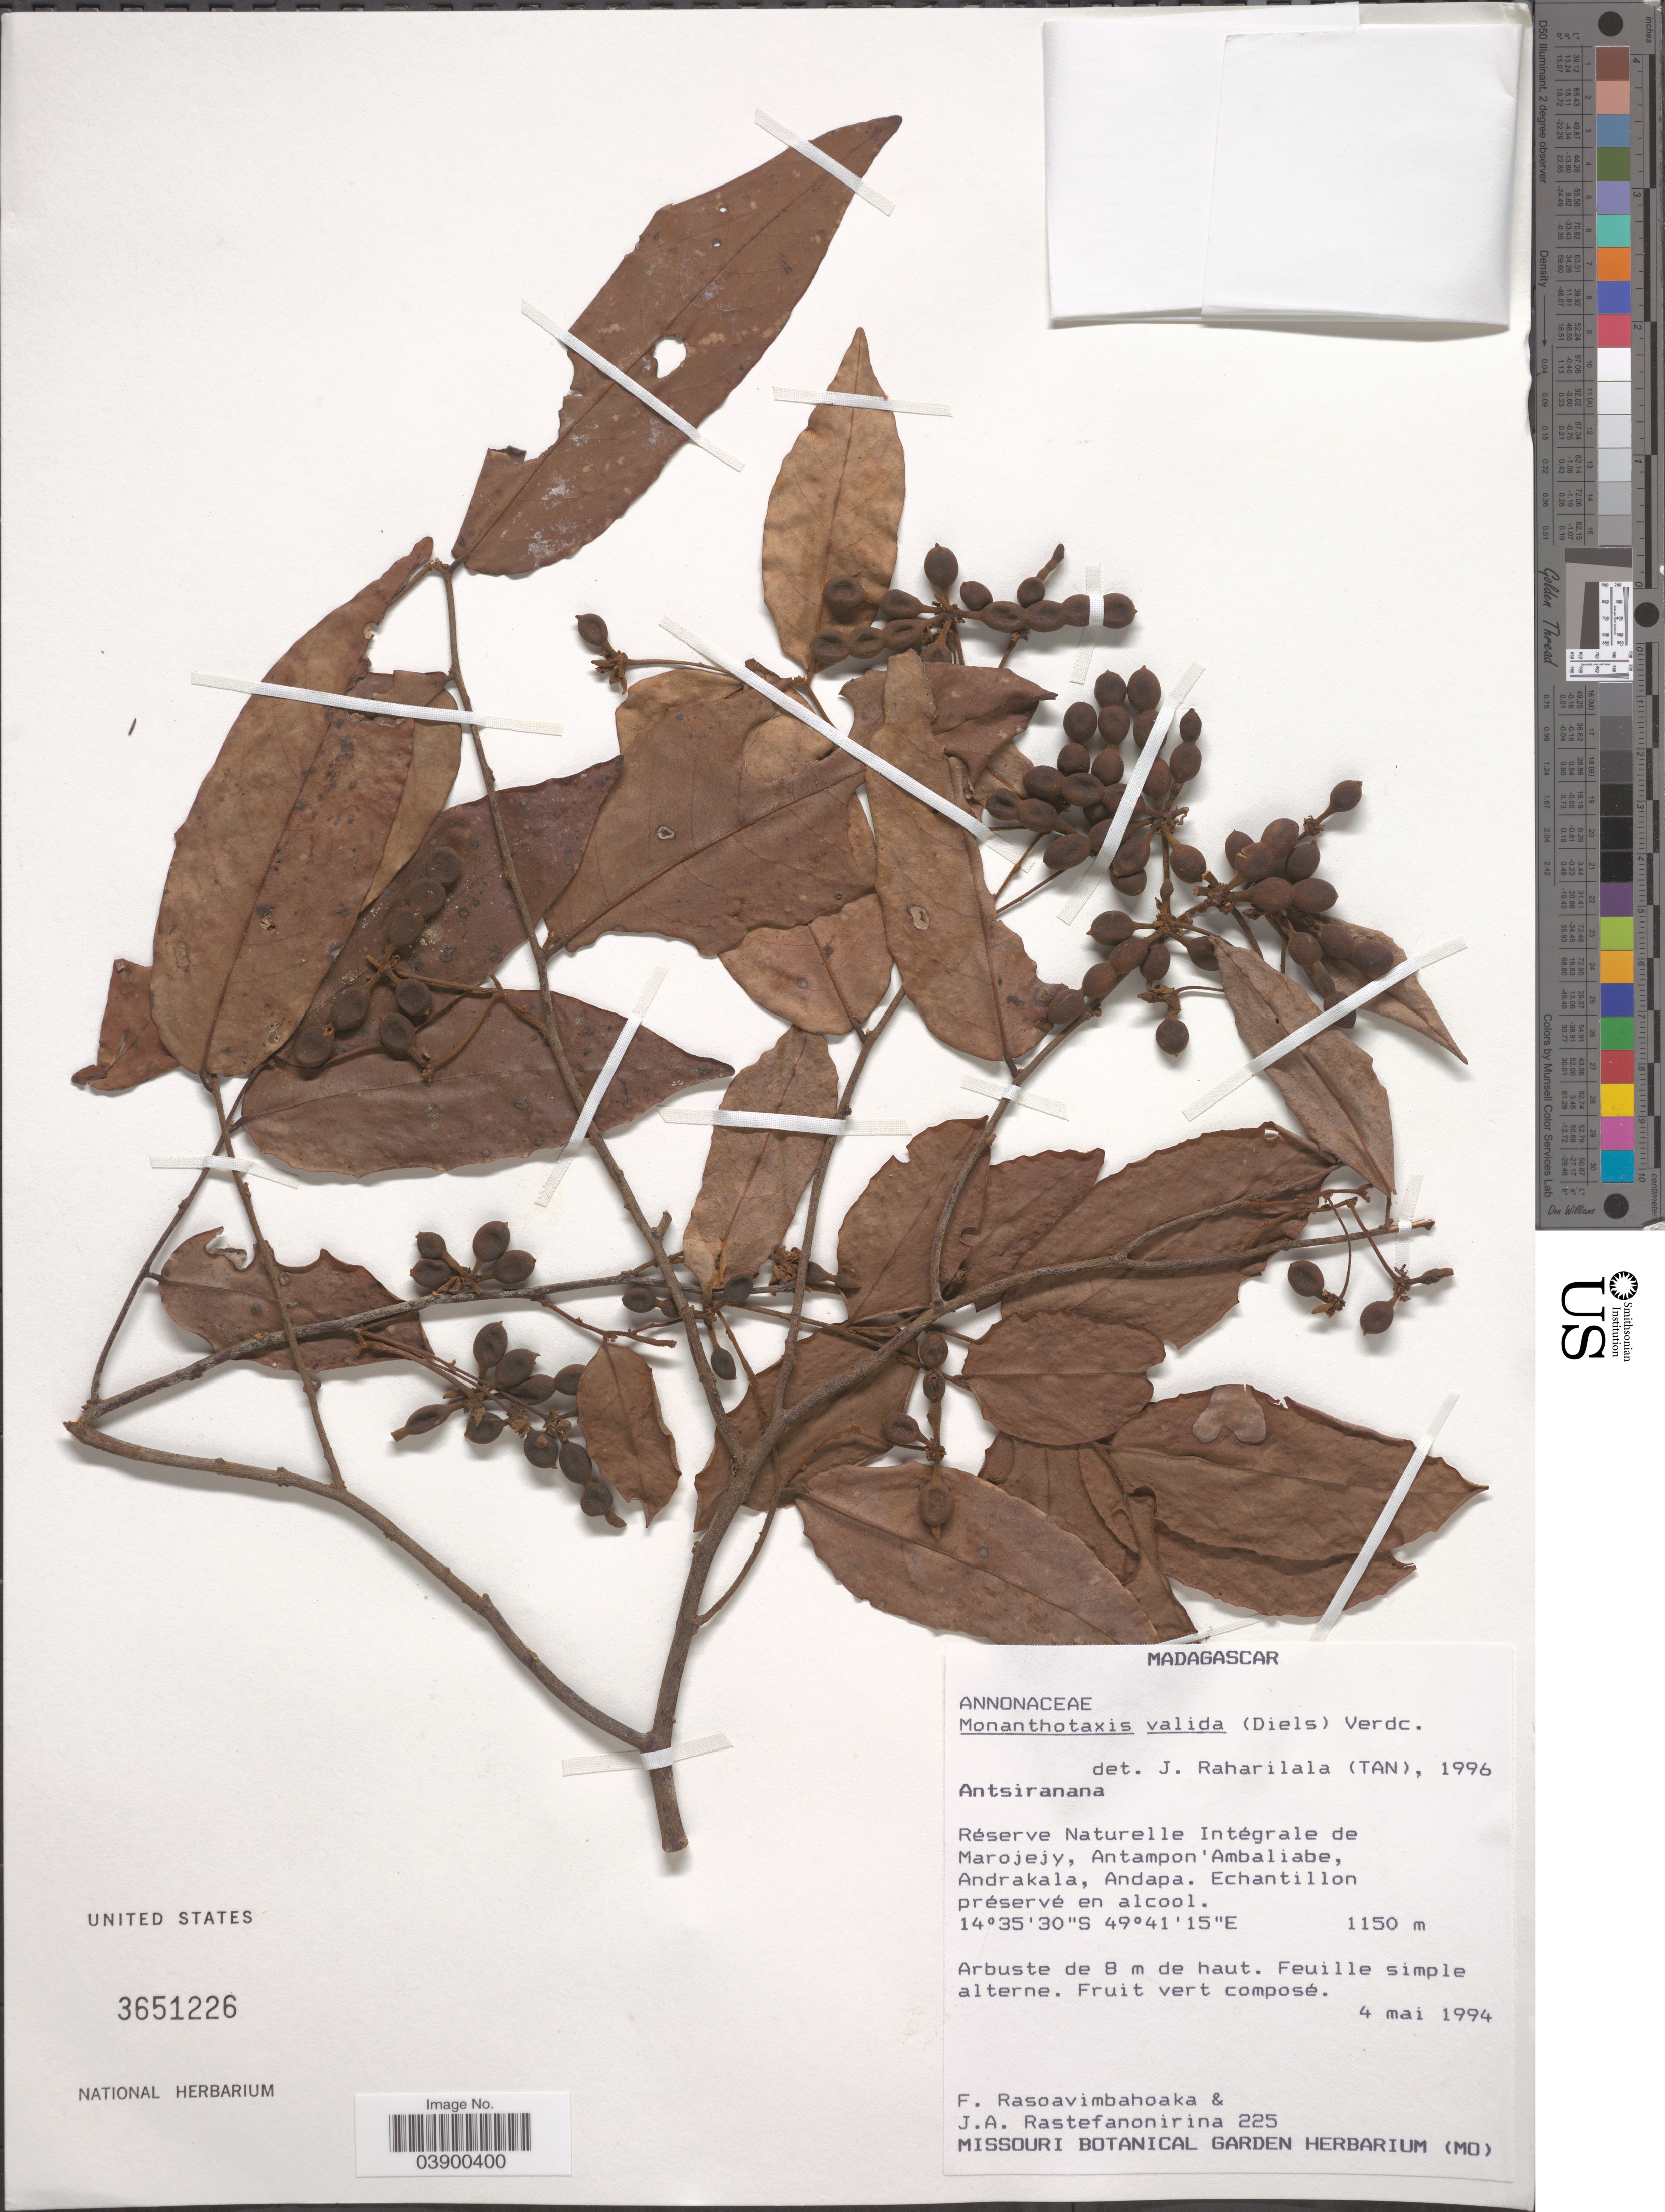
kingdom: Plantae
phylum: Tracheophyta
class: Magnoliopsida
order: Magnoliales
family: Annonaceae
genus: Monanthotaxis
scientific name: Monanthotaxis valida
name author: (Diels) Verdc.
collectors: F. Rasoavimbahoaka & J. Rastefanonirina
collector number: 225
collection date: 1994-05-04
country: Madagascar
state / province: Sava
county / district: Andapa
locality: Réserve Naturelle Intégrale de Marojejy, Antampon' Ambaliabe, Andrakala, Andapa.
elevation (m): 1150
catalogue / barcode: US 3651226